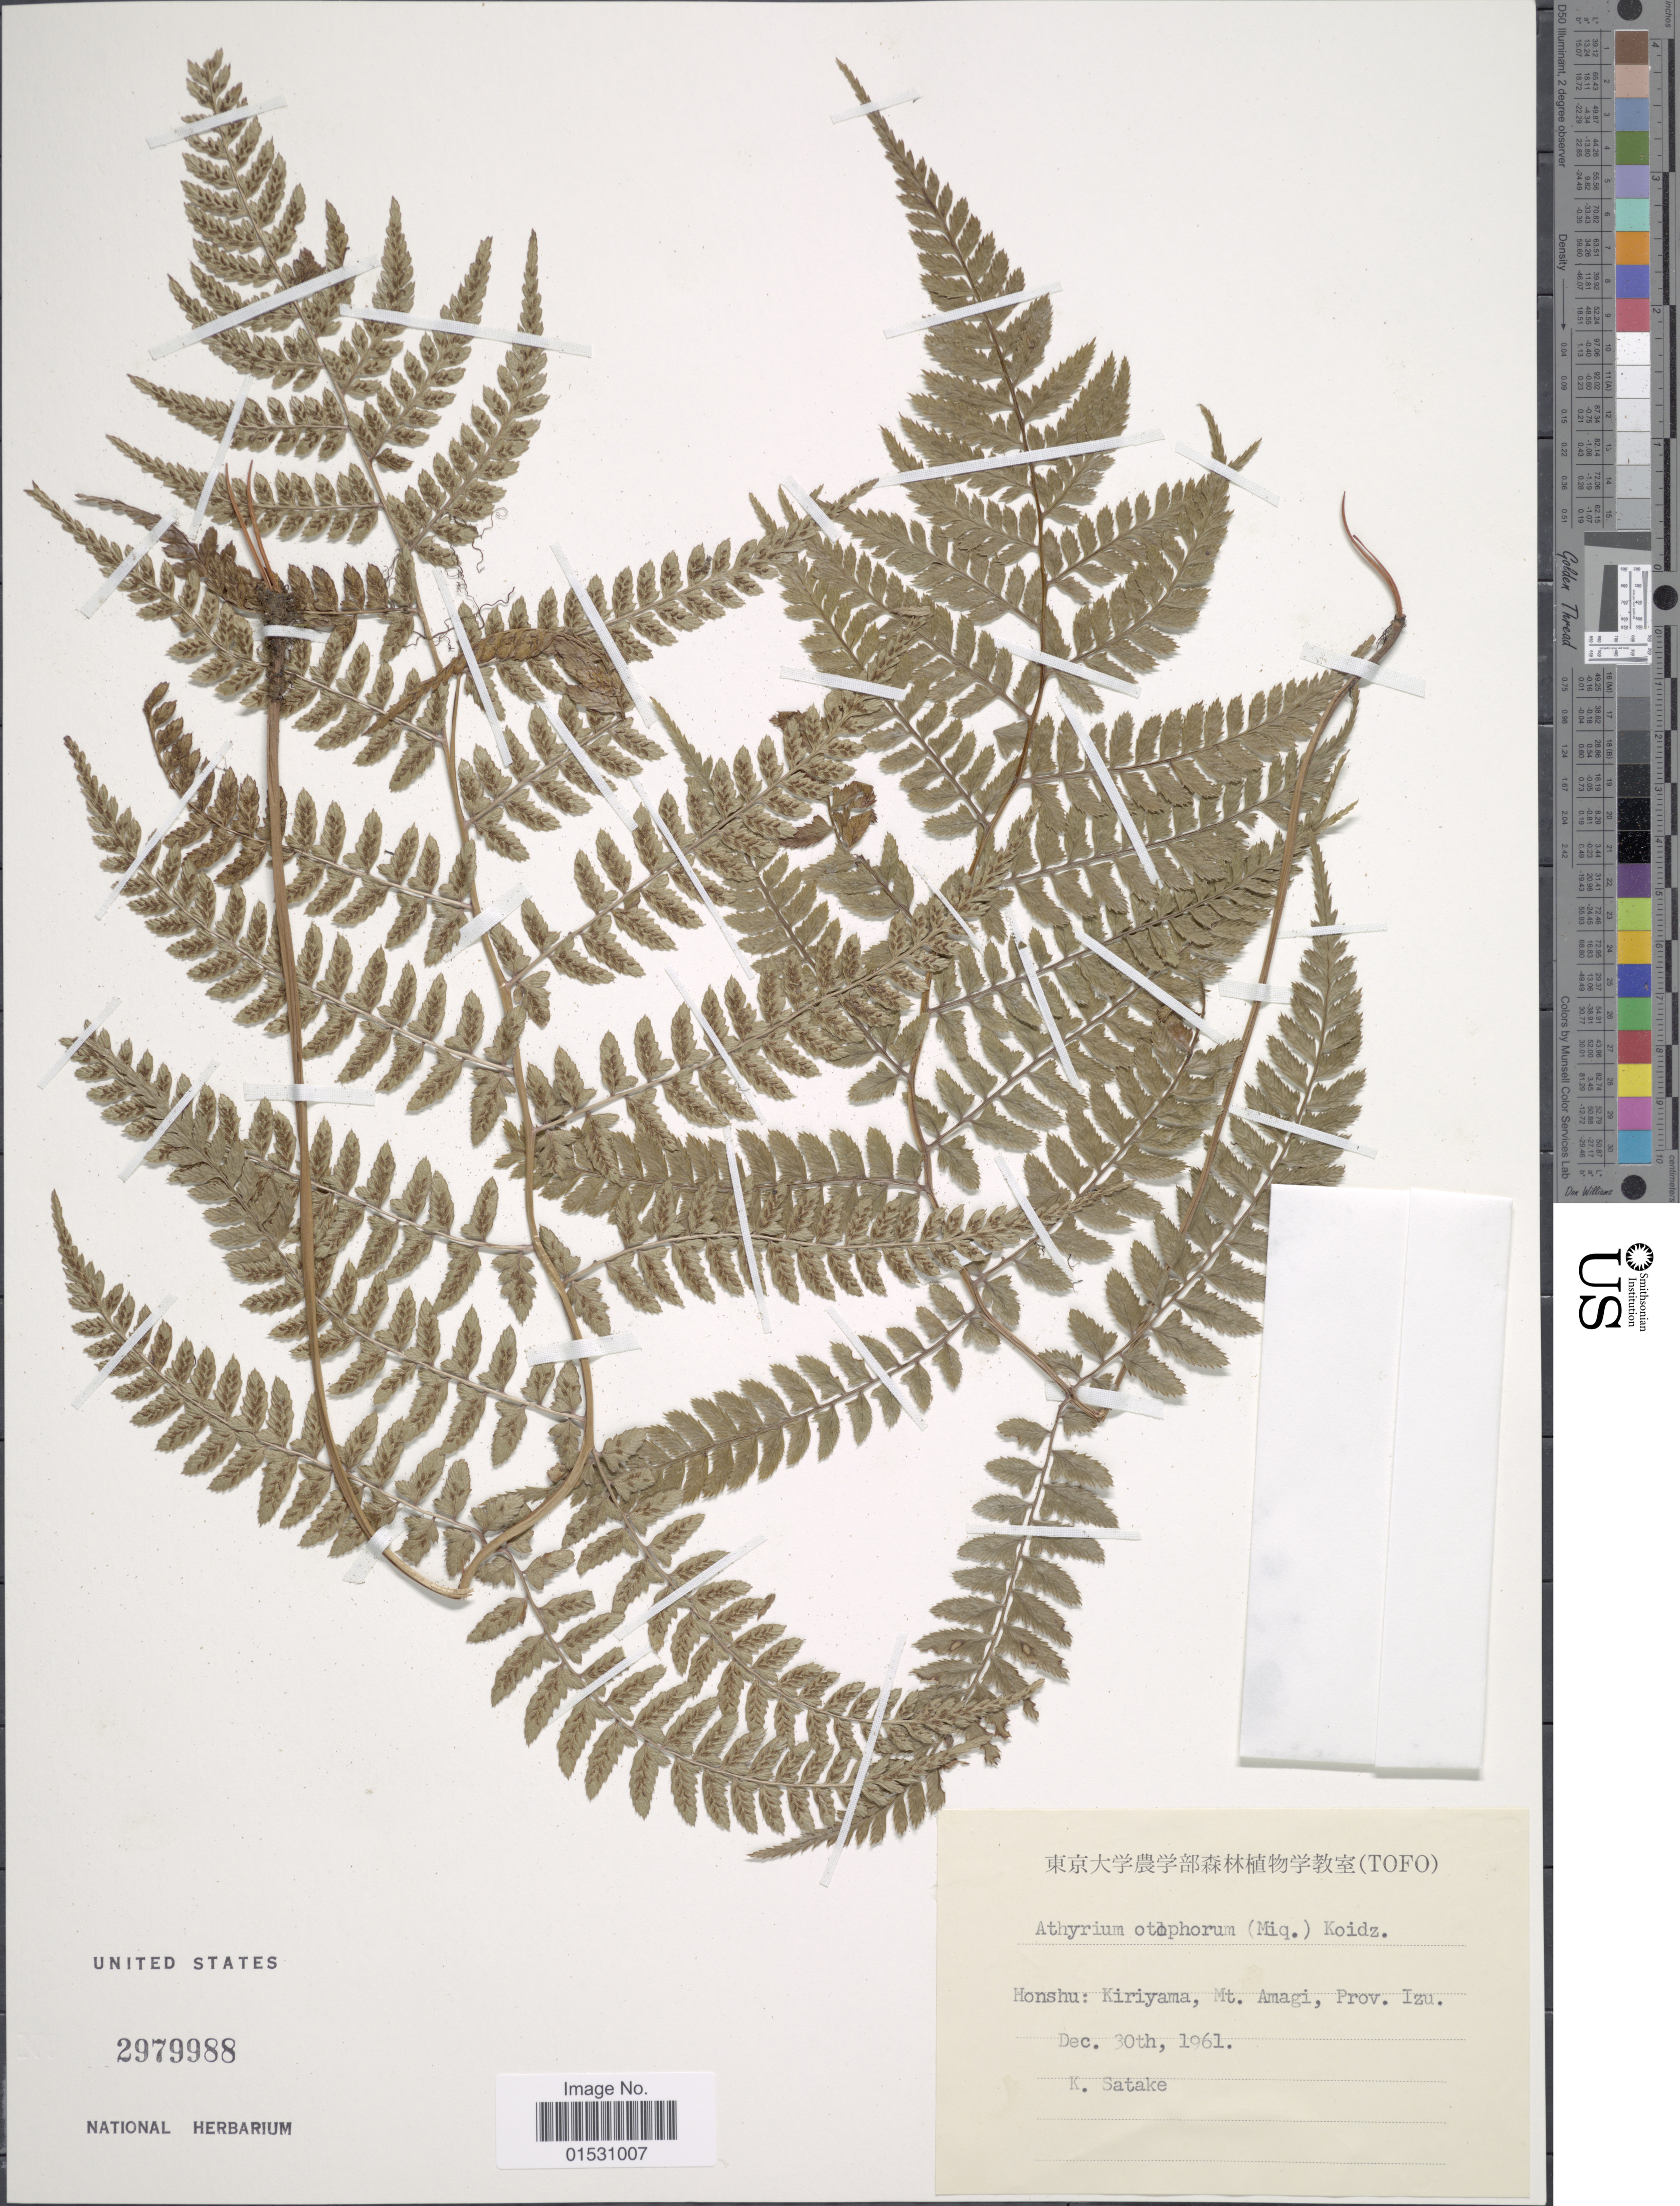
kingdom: Plantae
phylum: Tracheophyta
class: Polypodiopsida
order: Polypodiales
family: Athyriaceae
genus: Athyrium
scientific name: Athyrium otophorum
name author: (Miq.) Koidz.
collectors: K. Satake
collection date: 1961-12-30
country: Japan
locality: Honshu: Kiriyama, Mt. Amagi, Prov. Izu.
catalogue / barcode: US 2979988